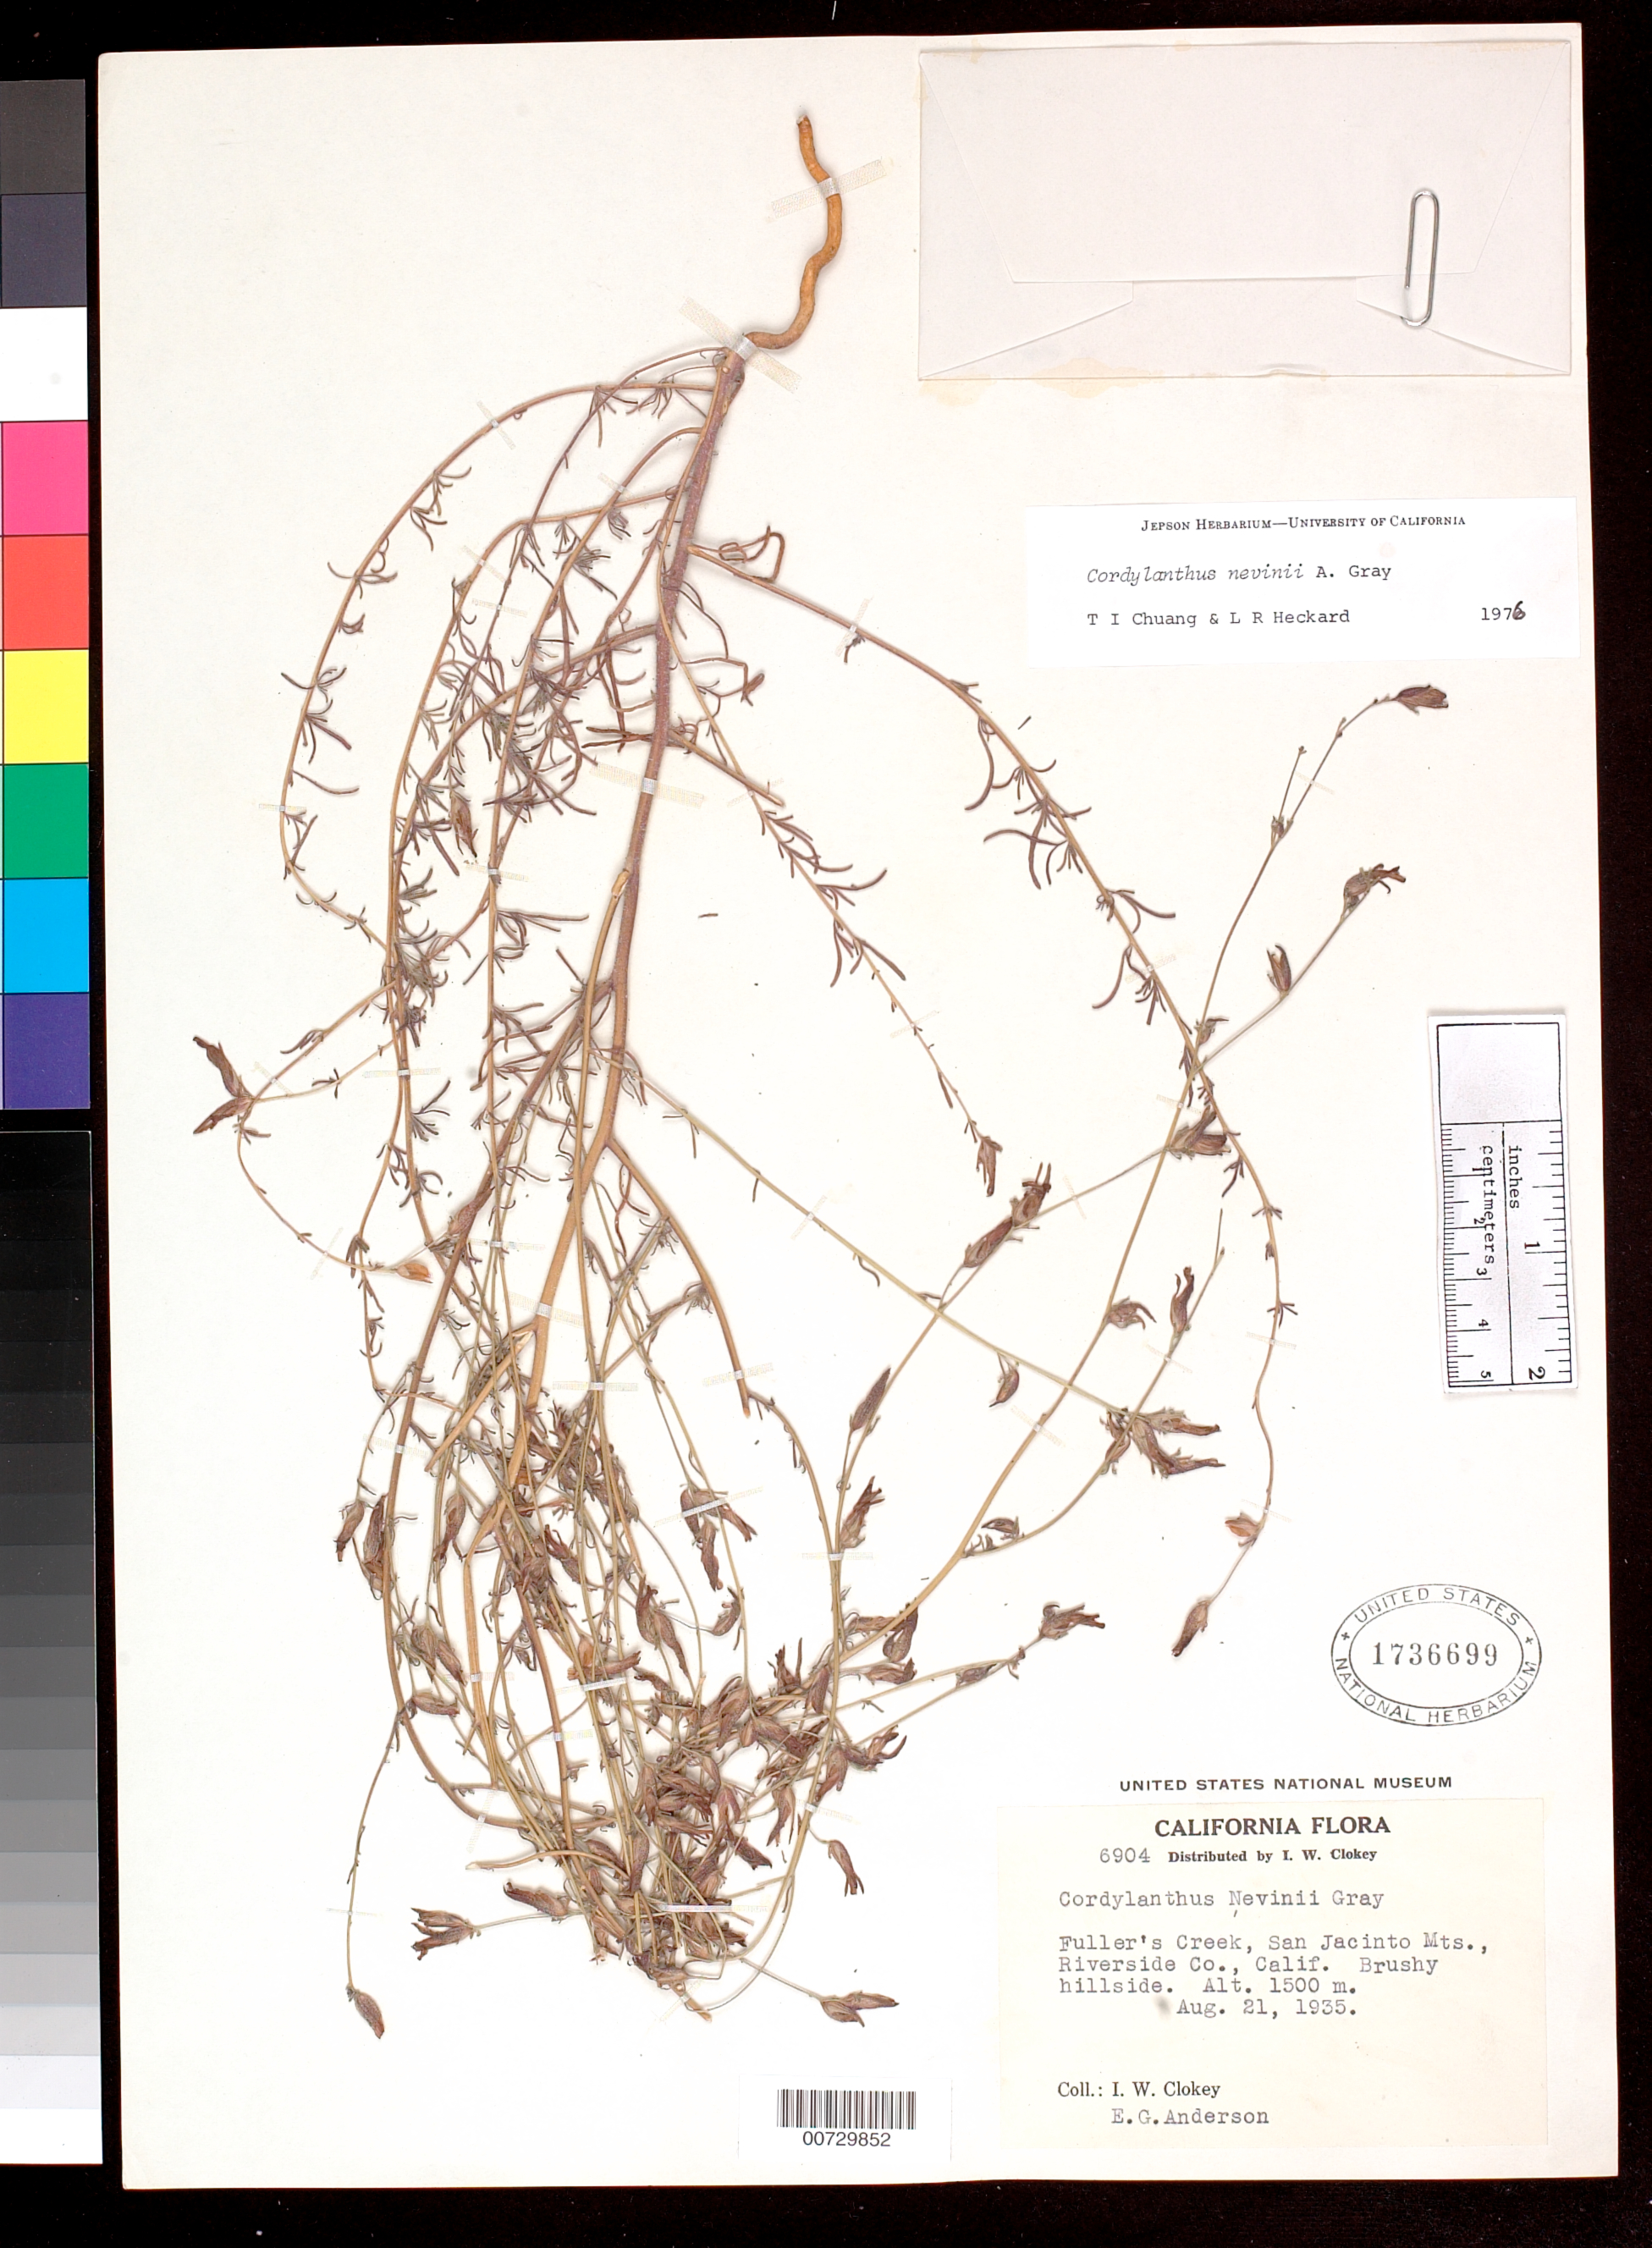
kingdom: Plantae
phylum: Tracheophyta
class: Magnoliopsida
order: Lamiales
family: Orobanchaceae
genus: Cordylanthus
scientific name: Cordylanthus nevinii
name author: A. Gray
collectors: I. W. Clokey & E. G. Anderson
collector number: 6904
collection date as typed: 21 Aug 1935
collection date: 1935-08-21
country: United States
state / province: California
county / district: Riverside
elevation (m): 1500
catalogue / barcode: US 1736699